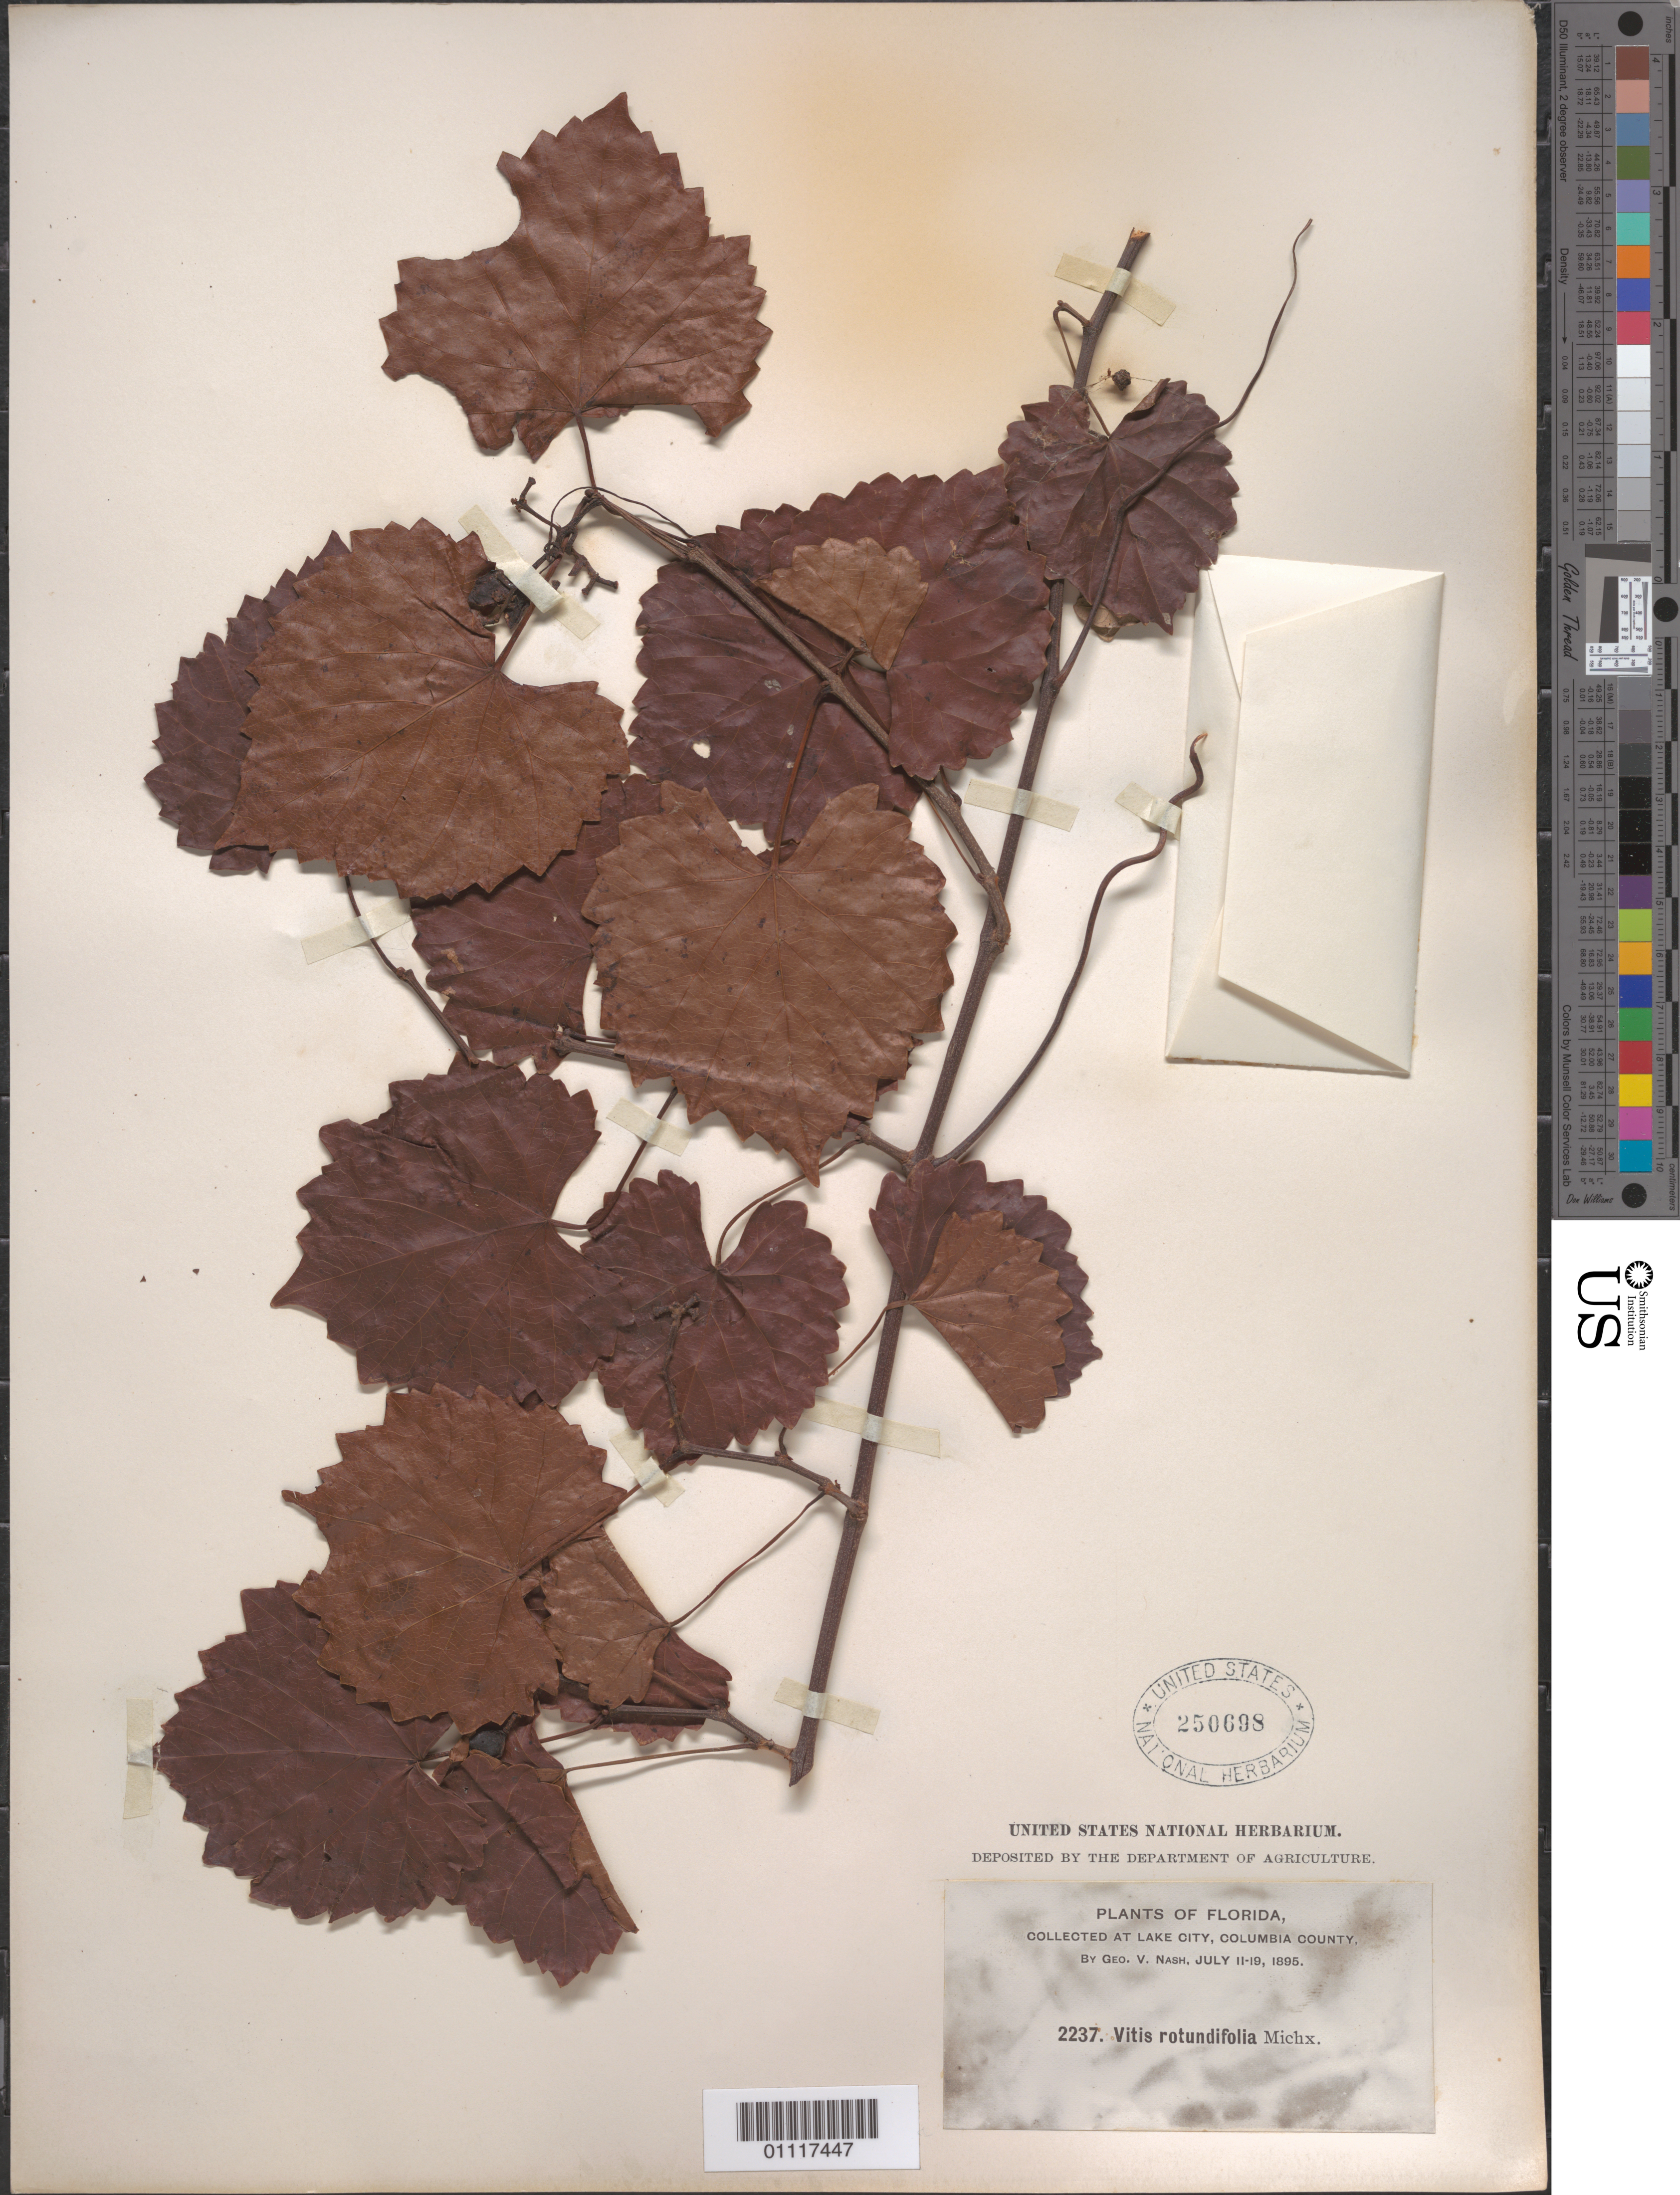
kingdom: Plantae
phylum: Tracheophyta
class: Magnoliopsida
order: Vitales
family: Vitaceae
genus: Vitis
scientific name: Vitis rotundifolia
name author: Michx.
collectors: G. V. Nash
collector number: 2237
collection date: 1895-07-11/1895-07-19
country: United States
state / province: Florida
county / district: Columbia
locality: Lake City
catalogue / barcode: US 250698